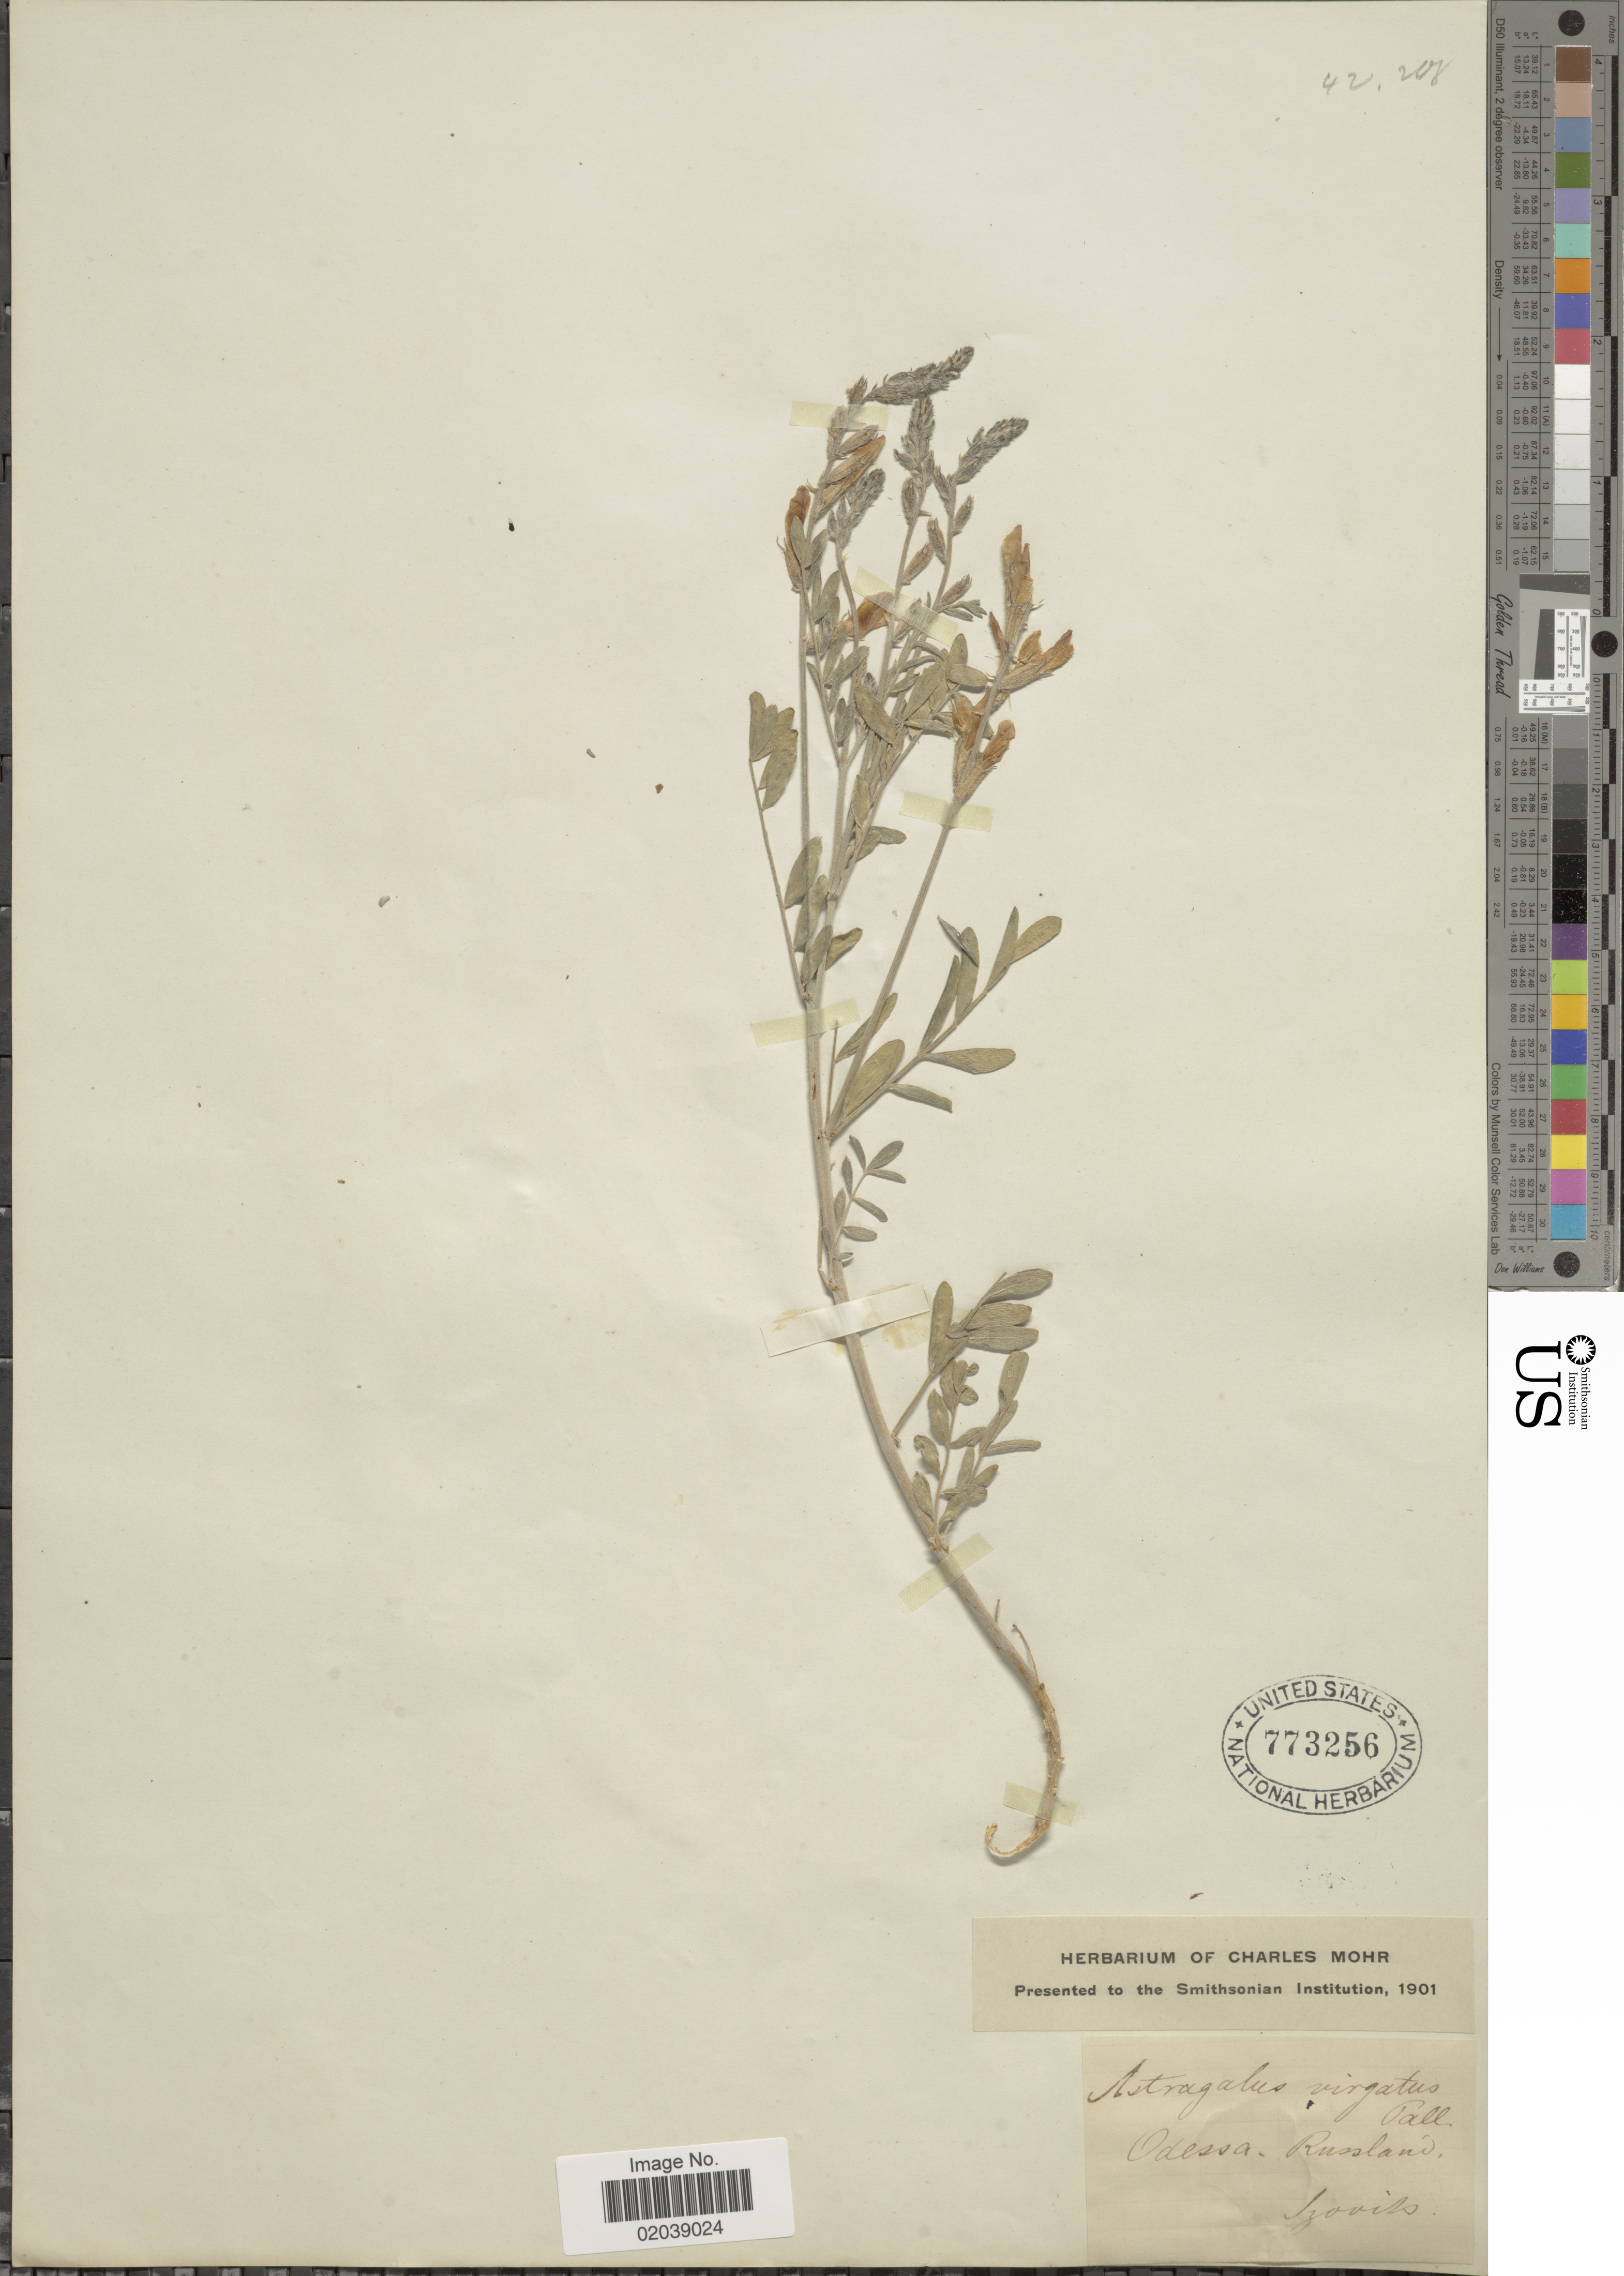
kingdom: Plantae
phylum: Tracheophyta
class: Magnoliopsida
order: Fabales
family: Fabaceae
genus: Astragalus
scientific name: Astragalus vimineus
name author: Pall.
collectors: Szovits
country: Russian Federation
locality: Odessa, Russland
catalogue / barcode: US 773256